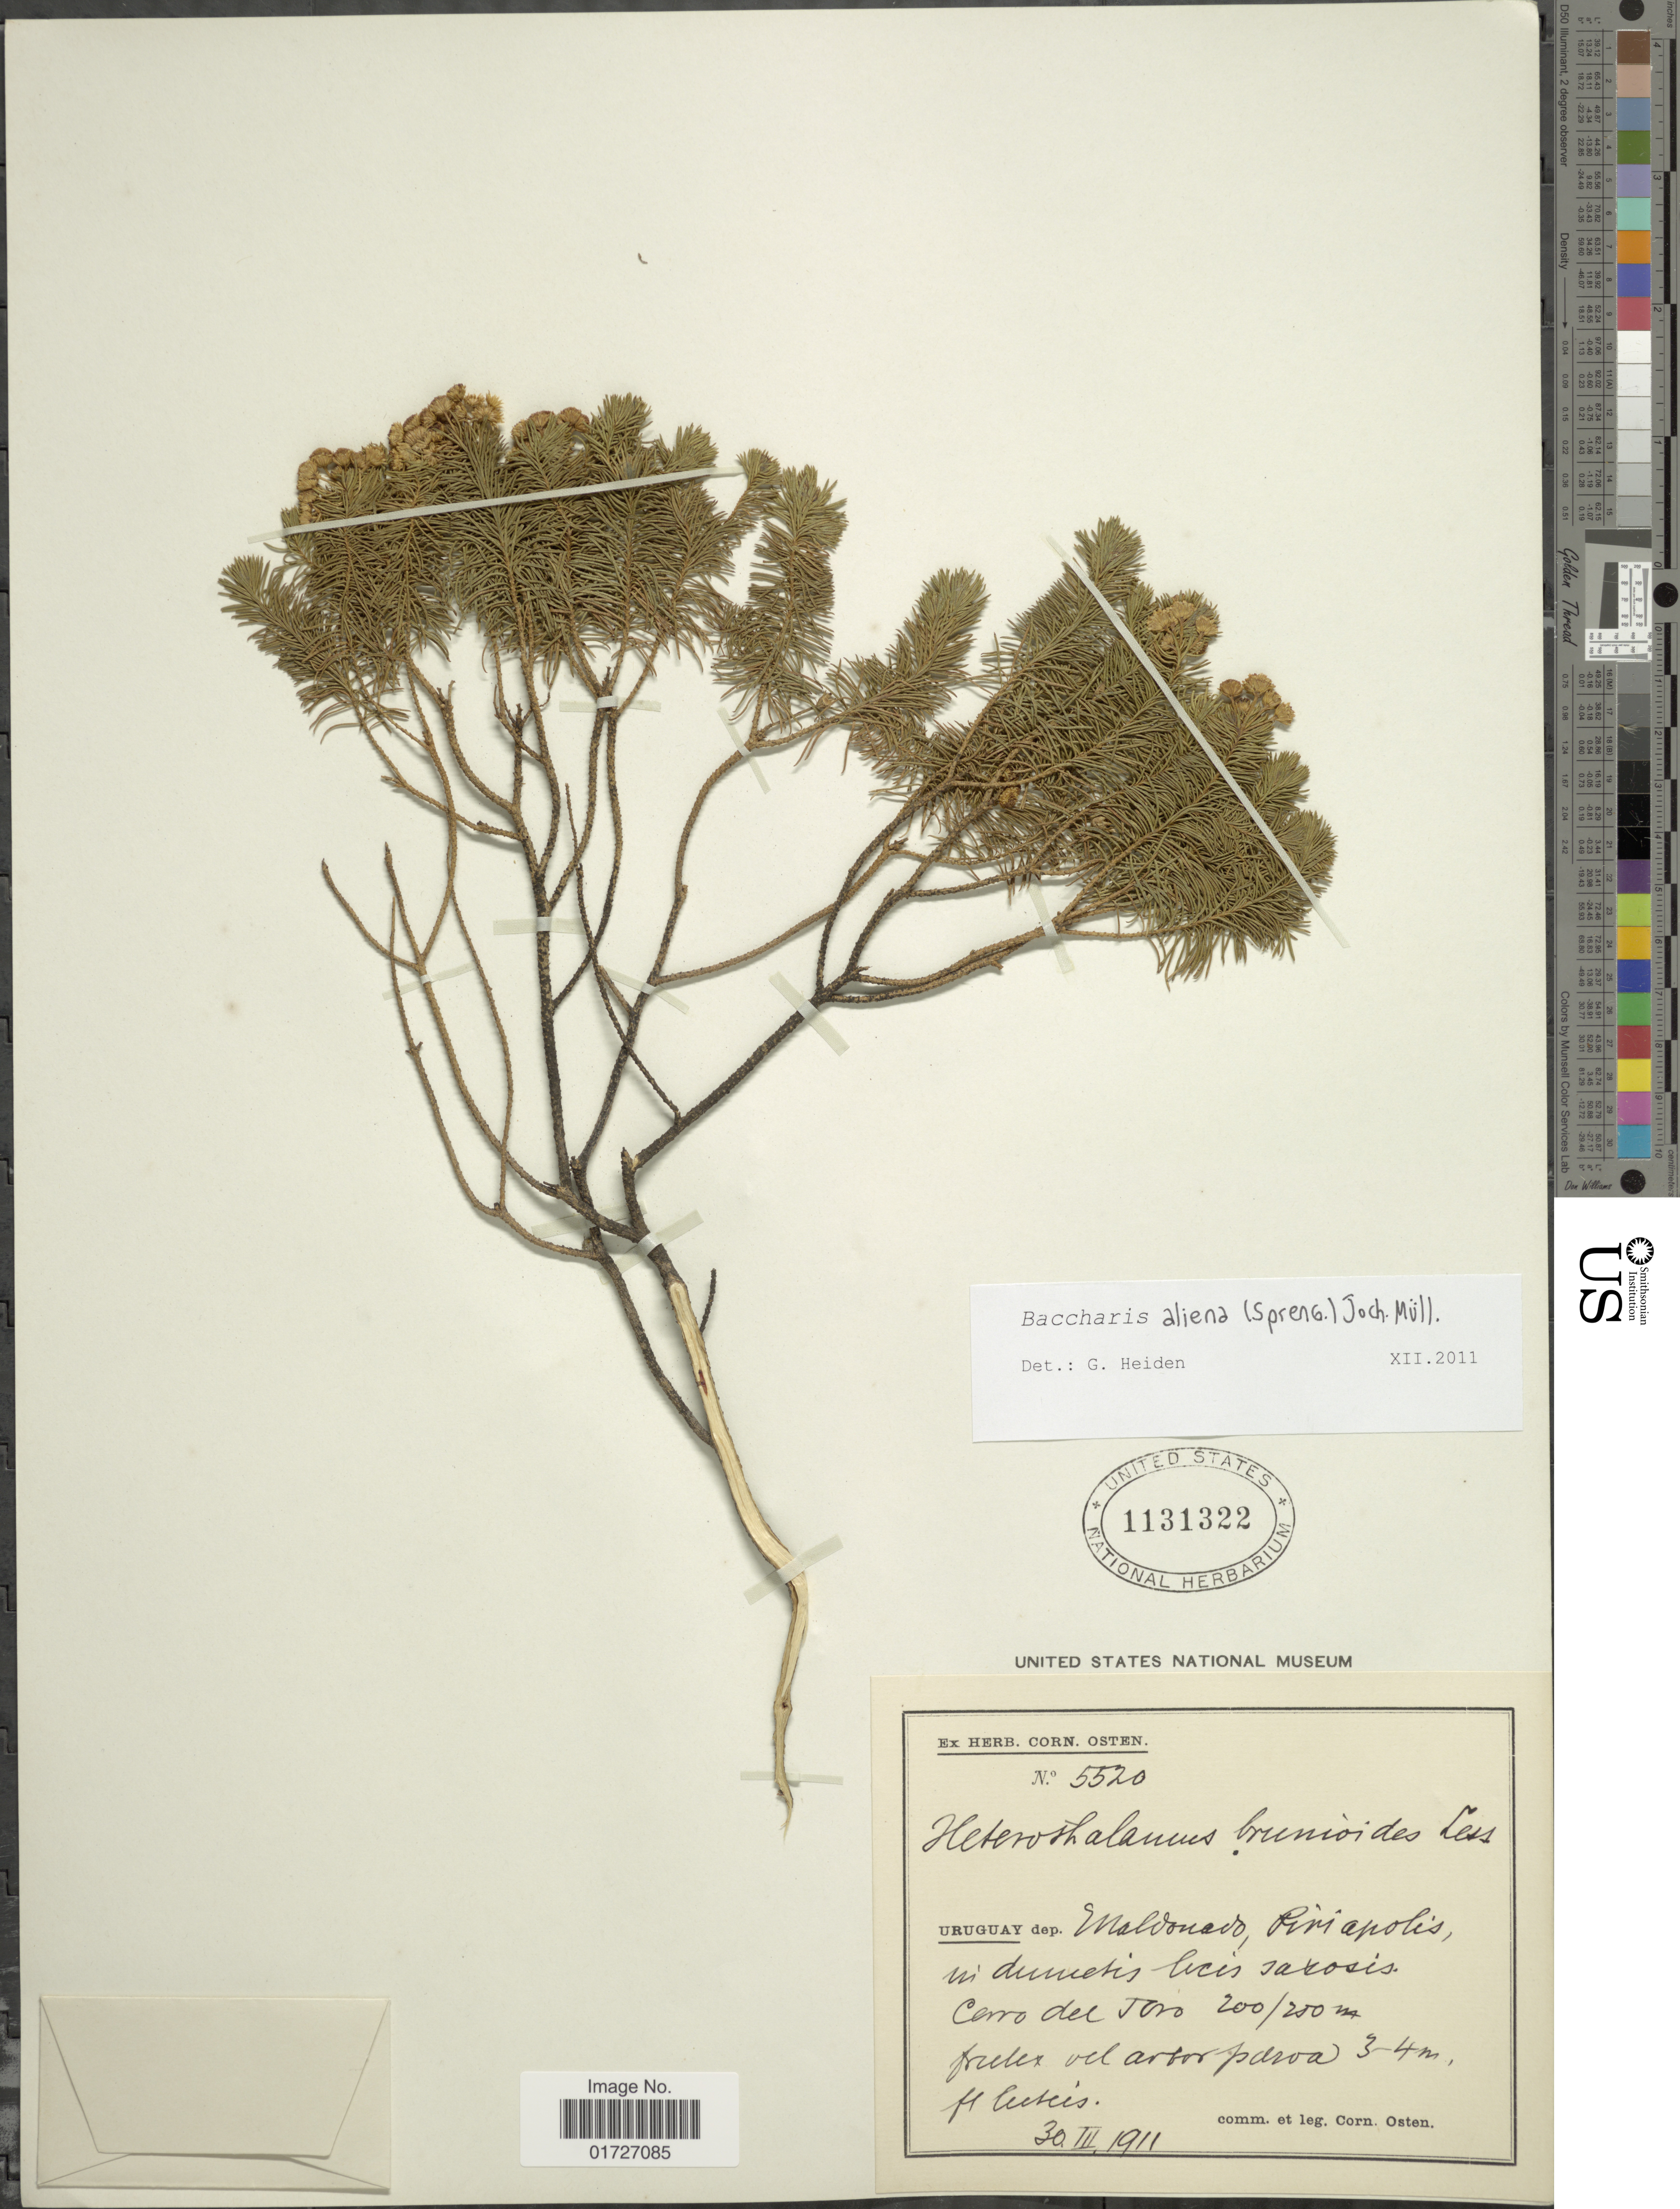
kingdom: Plantae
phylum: Tracheophyta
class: Magnoliopsida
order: Asterales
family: Asteraceae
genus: Baccharis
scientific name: Baccharis aliena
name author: (Spreng.) Joch. Müll.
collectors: C. Osten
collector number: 5520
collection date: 1911-03-30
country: Uruguay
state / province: Maldonado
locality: Piriapolis, Cerro del Toro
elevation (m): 200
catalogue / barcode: US 1131322